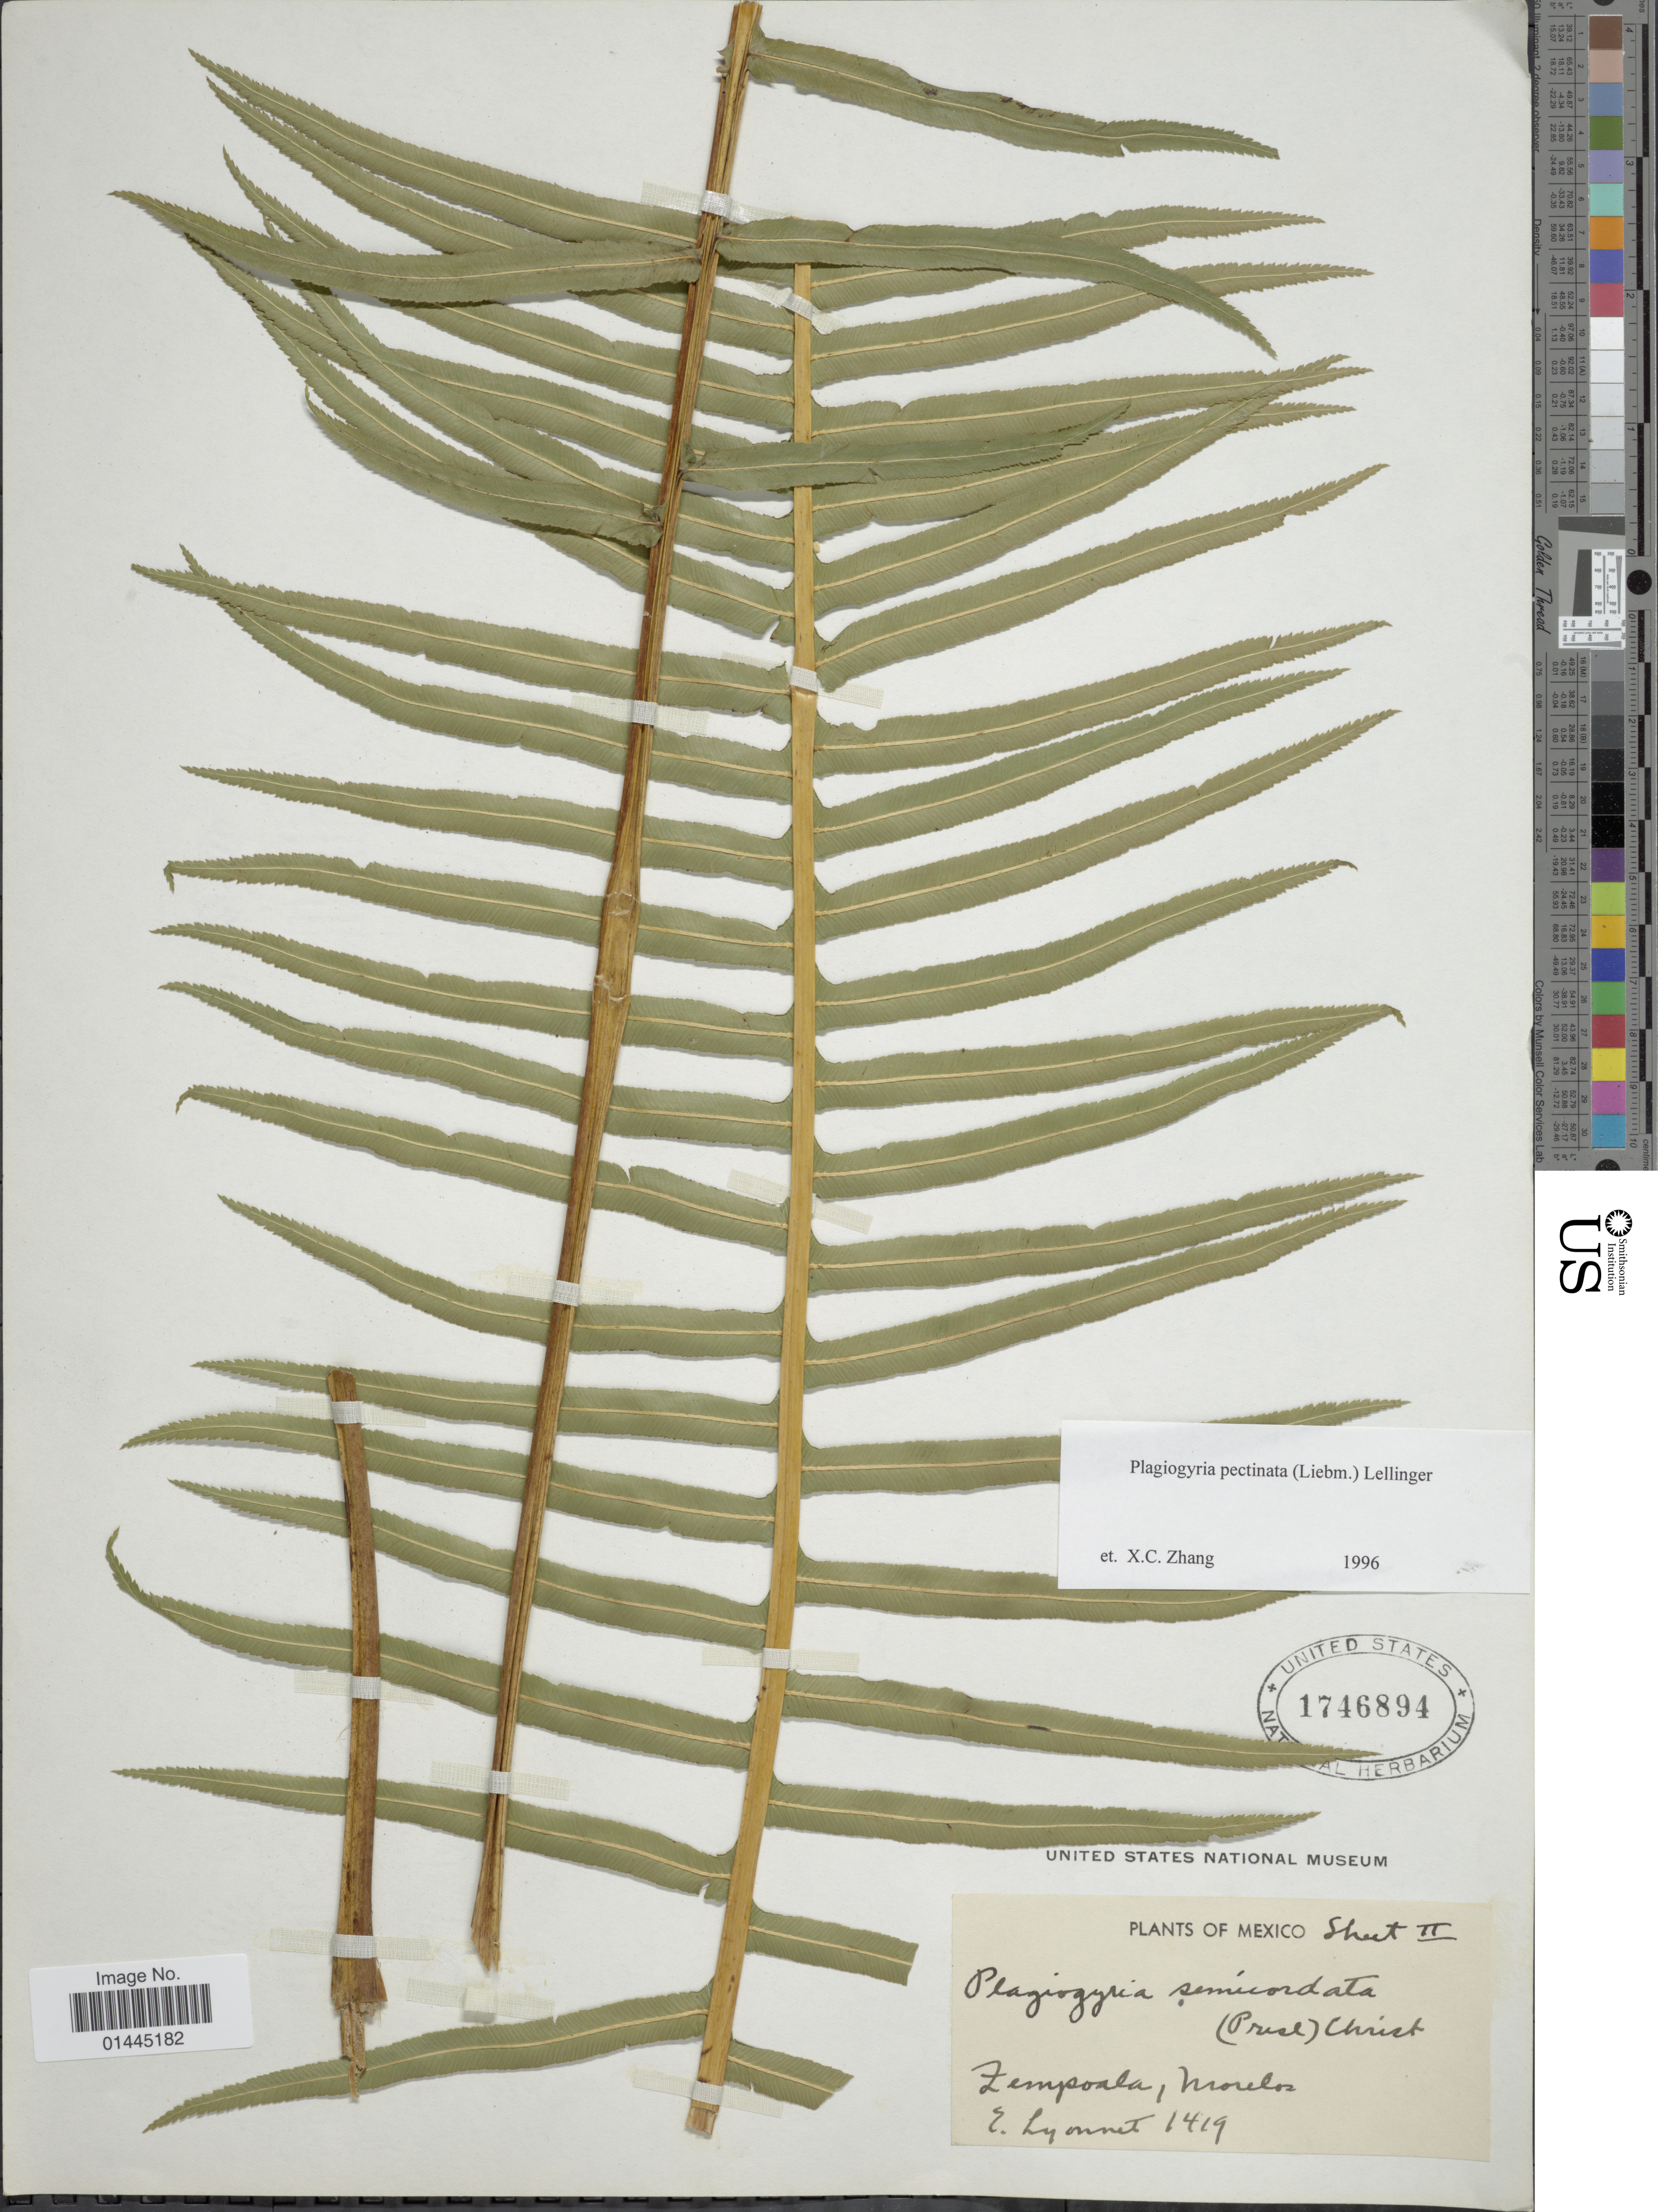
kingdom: Plantae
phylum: Tracheophyta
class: Polypodiopsida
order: Cyatheales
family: Plagiogyriaceae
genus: Plagiogyria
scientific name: Plagiogyria pectinata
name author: (Liebm.) Lellinger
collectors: E. Lyonnet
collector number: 1419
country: Mexico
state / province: Morelos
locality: Zempoala.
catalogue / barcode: US 1746894